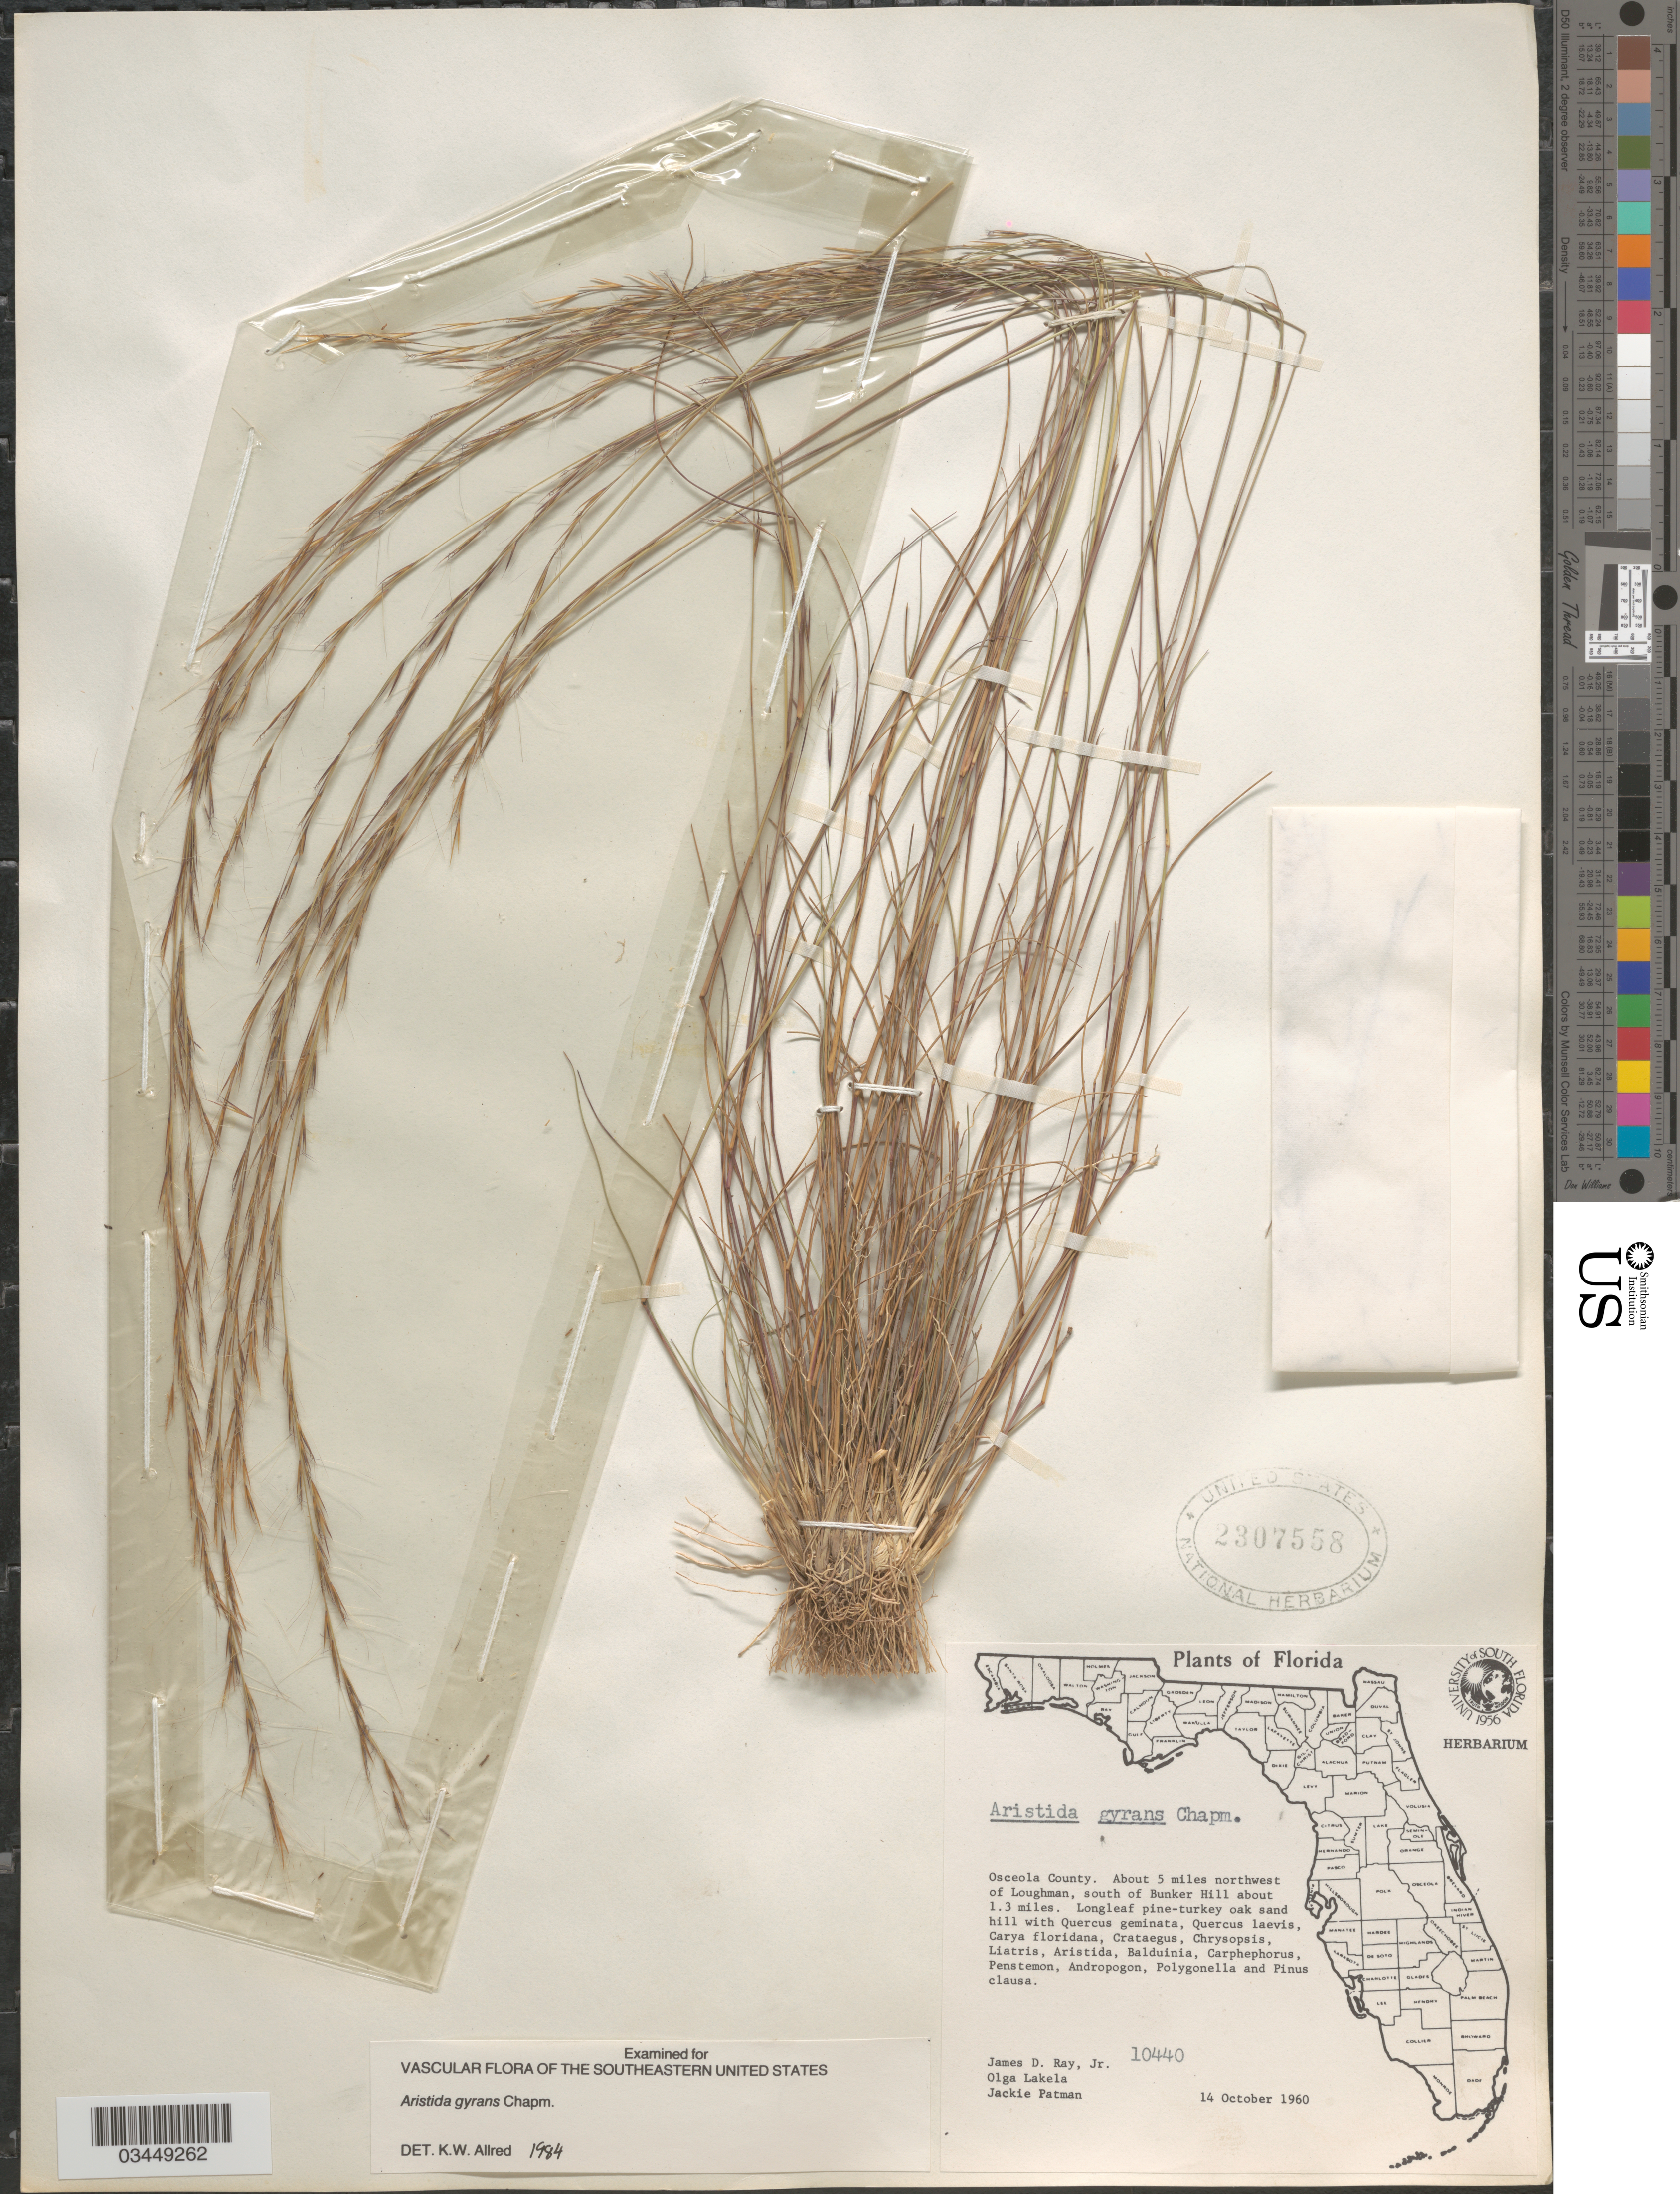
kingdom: Plantae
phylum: Tracheophyta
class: Liliopsida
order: Poales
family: Poaceae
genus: Aristida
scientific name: Aristida gyrans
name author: Chapm.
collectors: J. D. Ray Jr., O. K. Lakela & J. Patman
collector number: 10440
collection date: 1960-10-14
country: United States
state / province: Florida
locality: Osceola County. About 5 miles northwest of Loughman, south of Bunker Hill about 1.3 miles.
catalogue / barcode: US 2307558